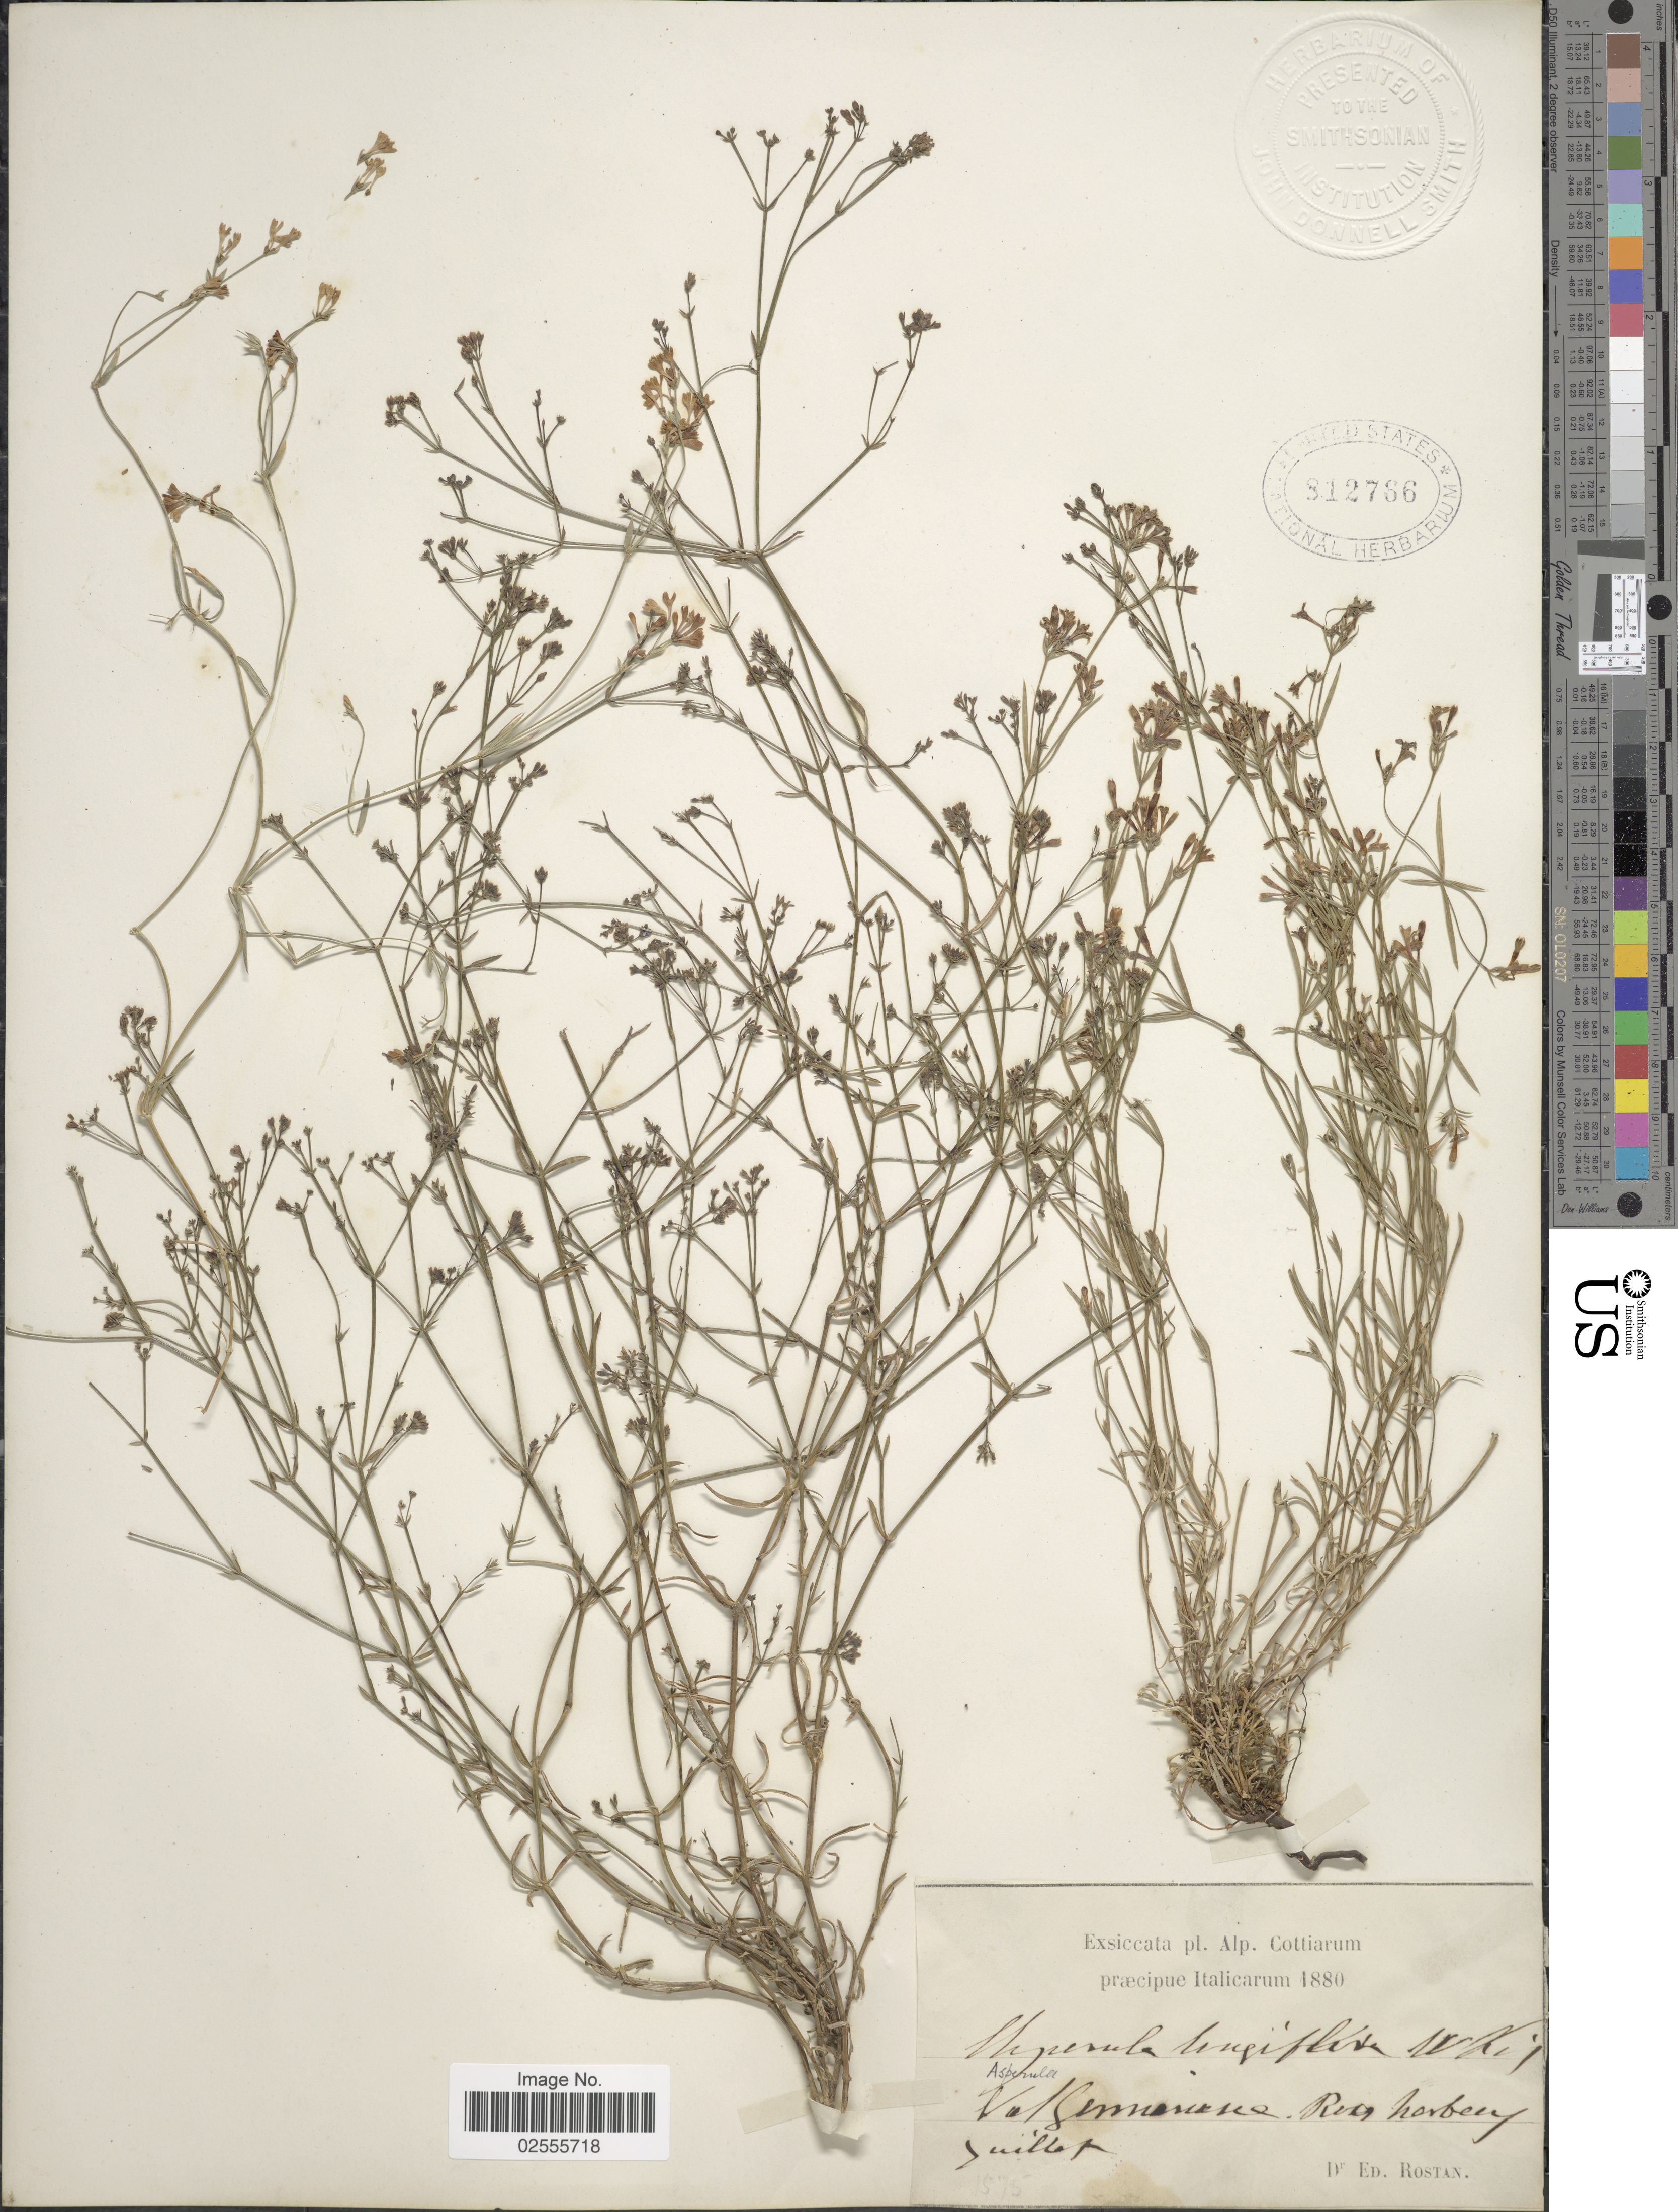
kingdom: Plantae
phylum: Tracheophyta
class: Magnoliopsida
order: Gentianales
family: Rubiaceae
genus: Asperula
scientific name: Asperula longiflora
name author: Waldst. & Kit.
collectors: E. Rostan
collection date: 1880-07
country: Italy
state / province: Piedmont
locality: Alp. Cottiarum, praecipue Italicarum, Val Germanasca Rev. herbery.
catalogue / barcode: US 812786